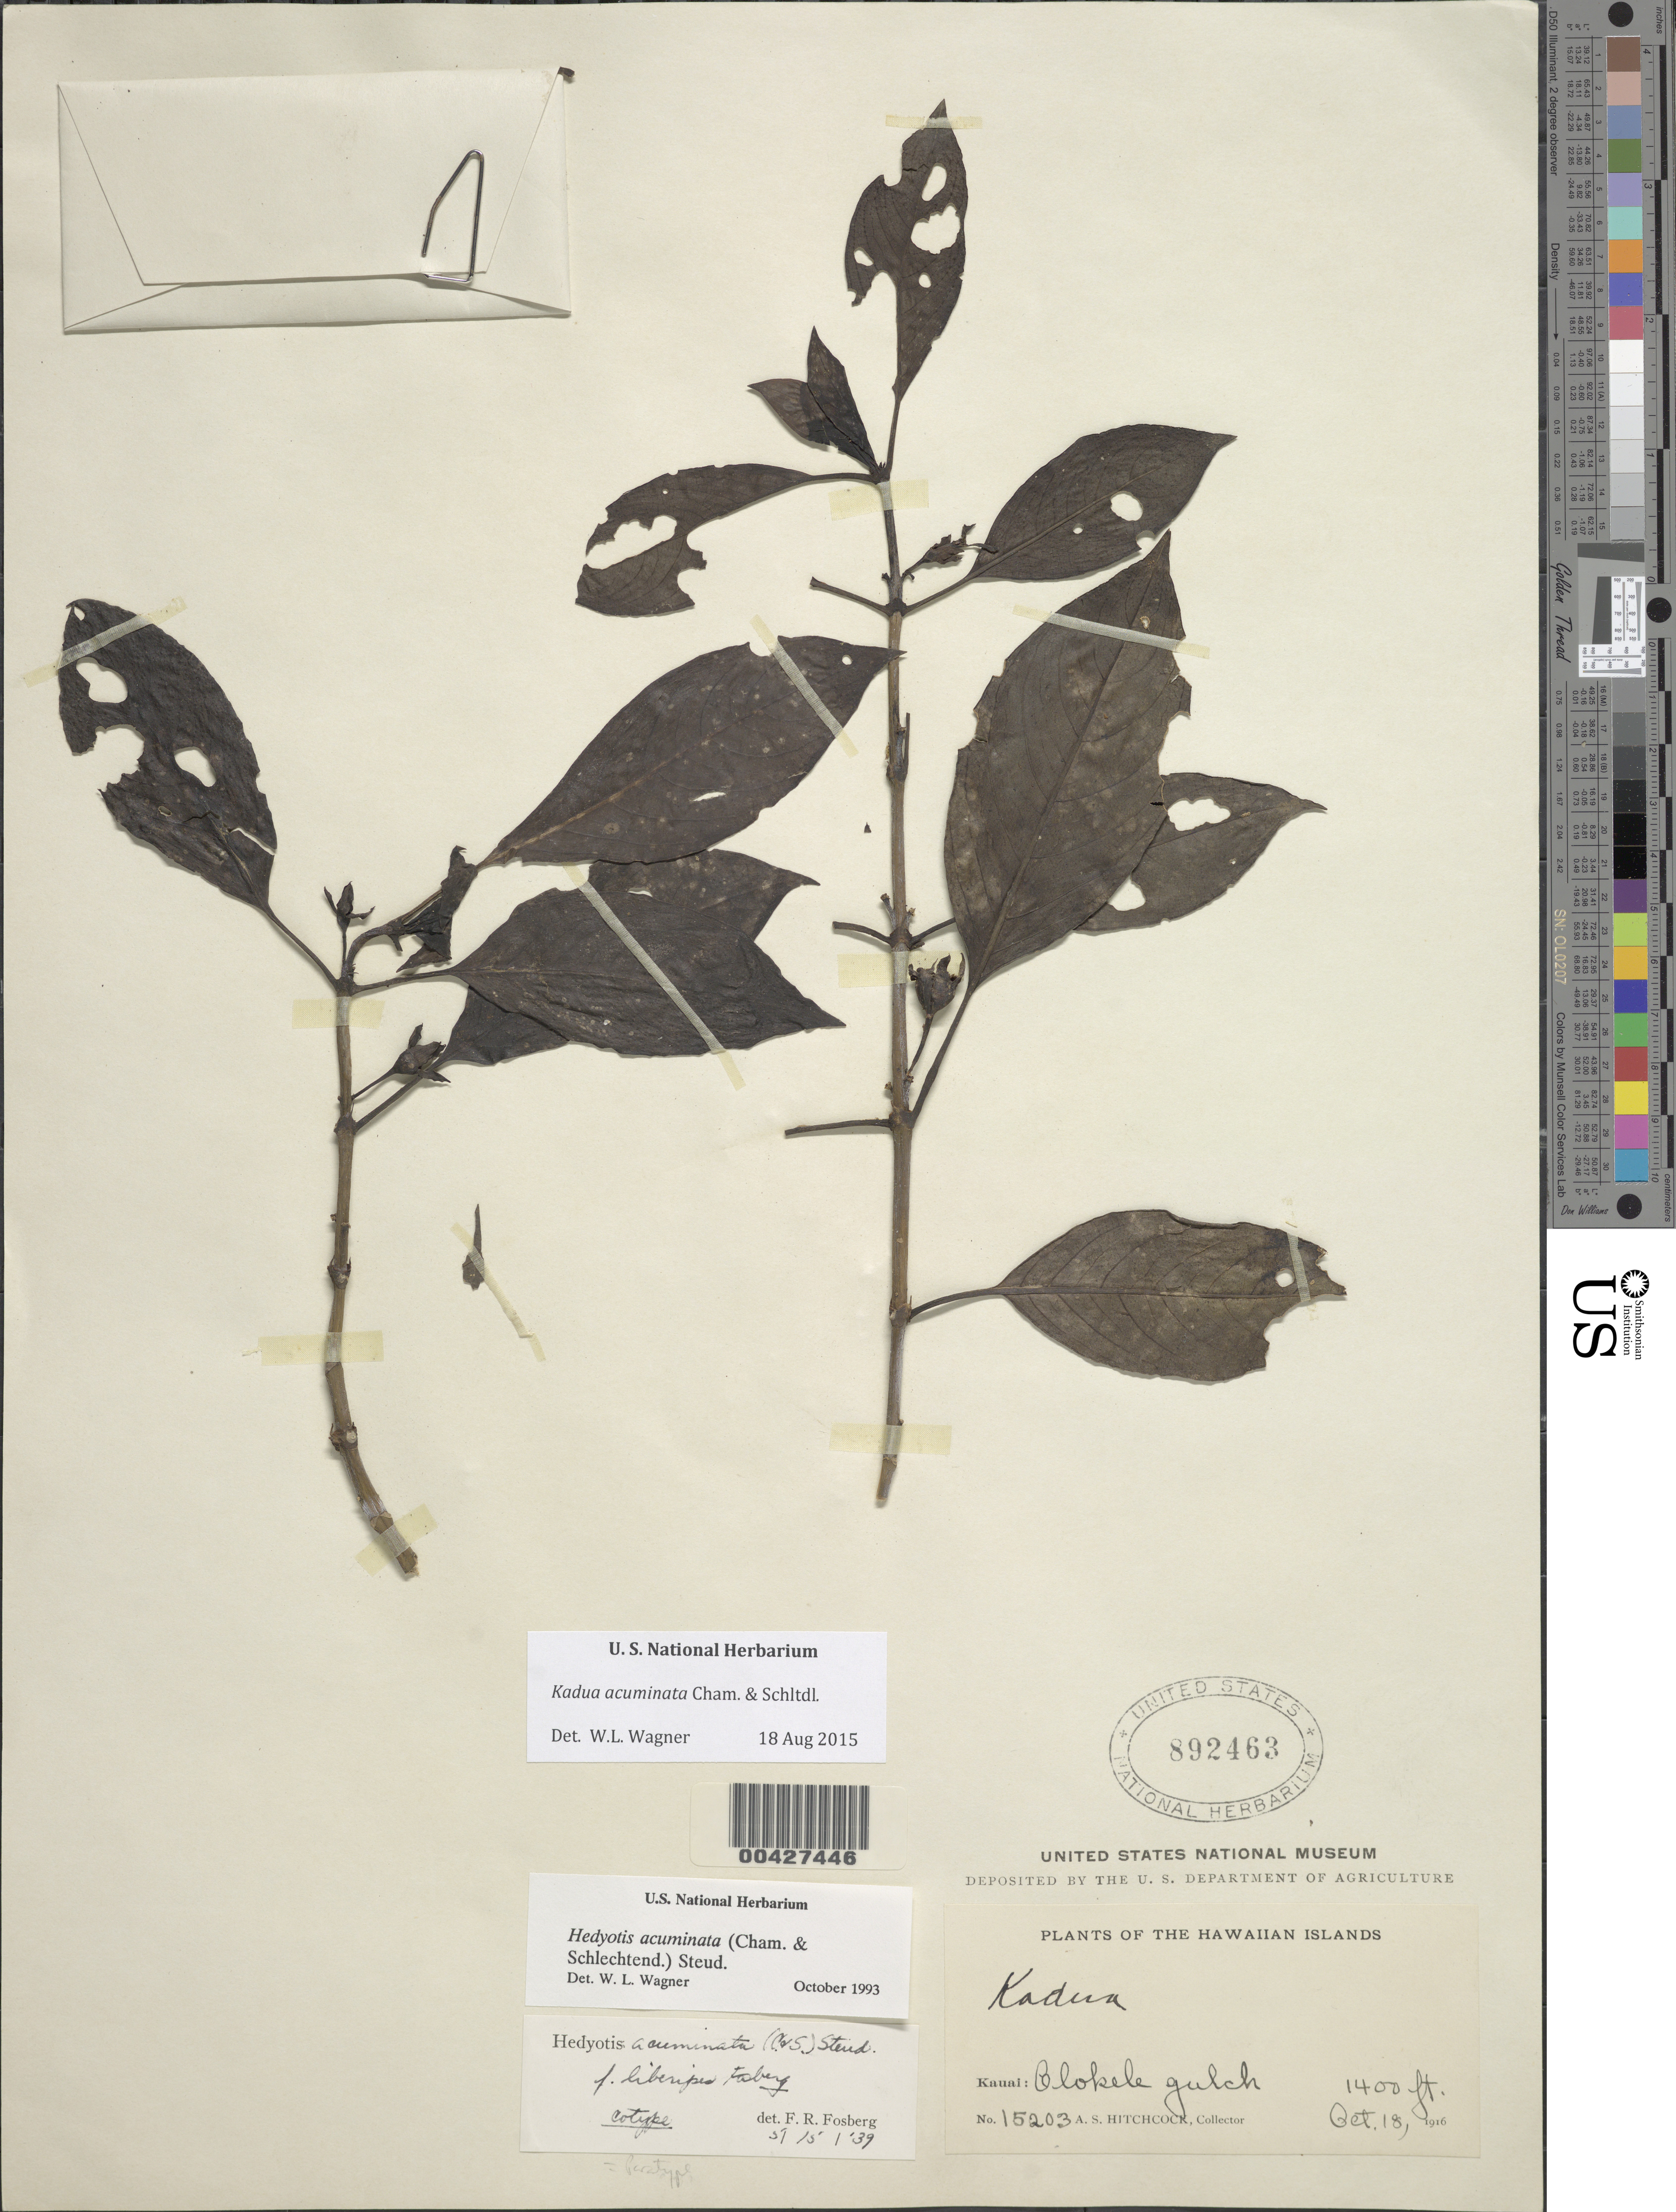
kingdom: Plantae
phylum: Tracheophyta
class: Magnoliopsida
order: Gentianales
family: Rubiaceae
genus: Kadua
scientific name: Kadua acuminata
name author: Cham. & Schltdl.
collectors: A. S. Hitchcock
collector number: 15203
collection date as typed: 18 Oct 1916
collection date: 1916-10-18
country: United States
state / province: Hawaii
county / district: Kauai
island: Kaua'i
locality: Olokele Gulch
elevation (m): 427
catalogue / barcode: US 892463